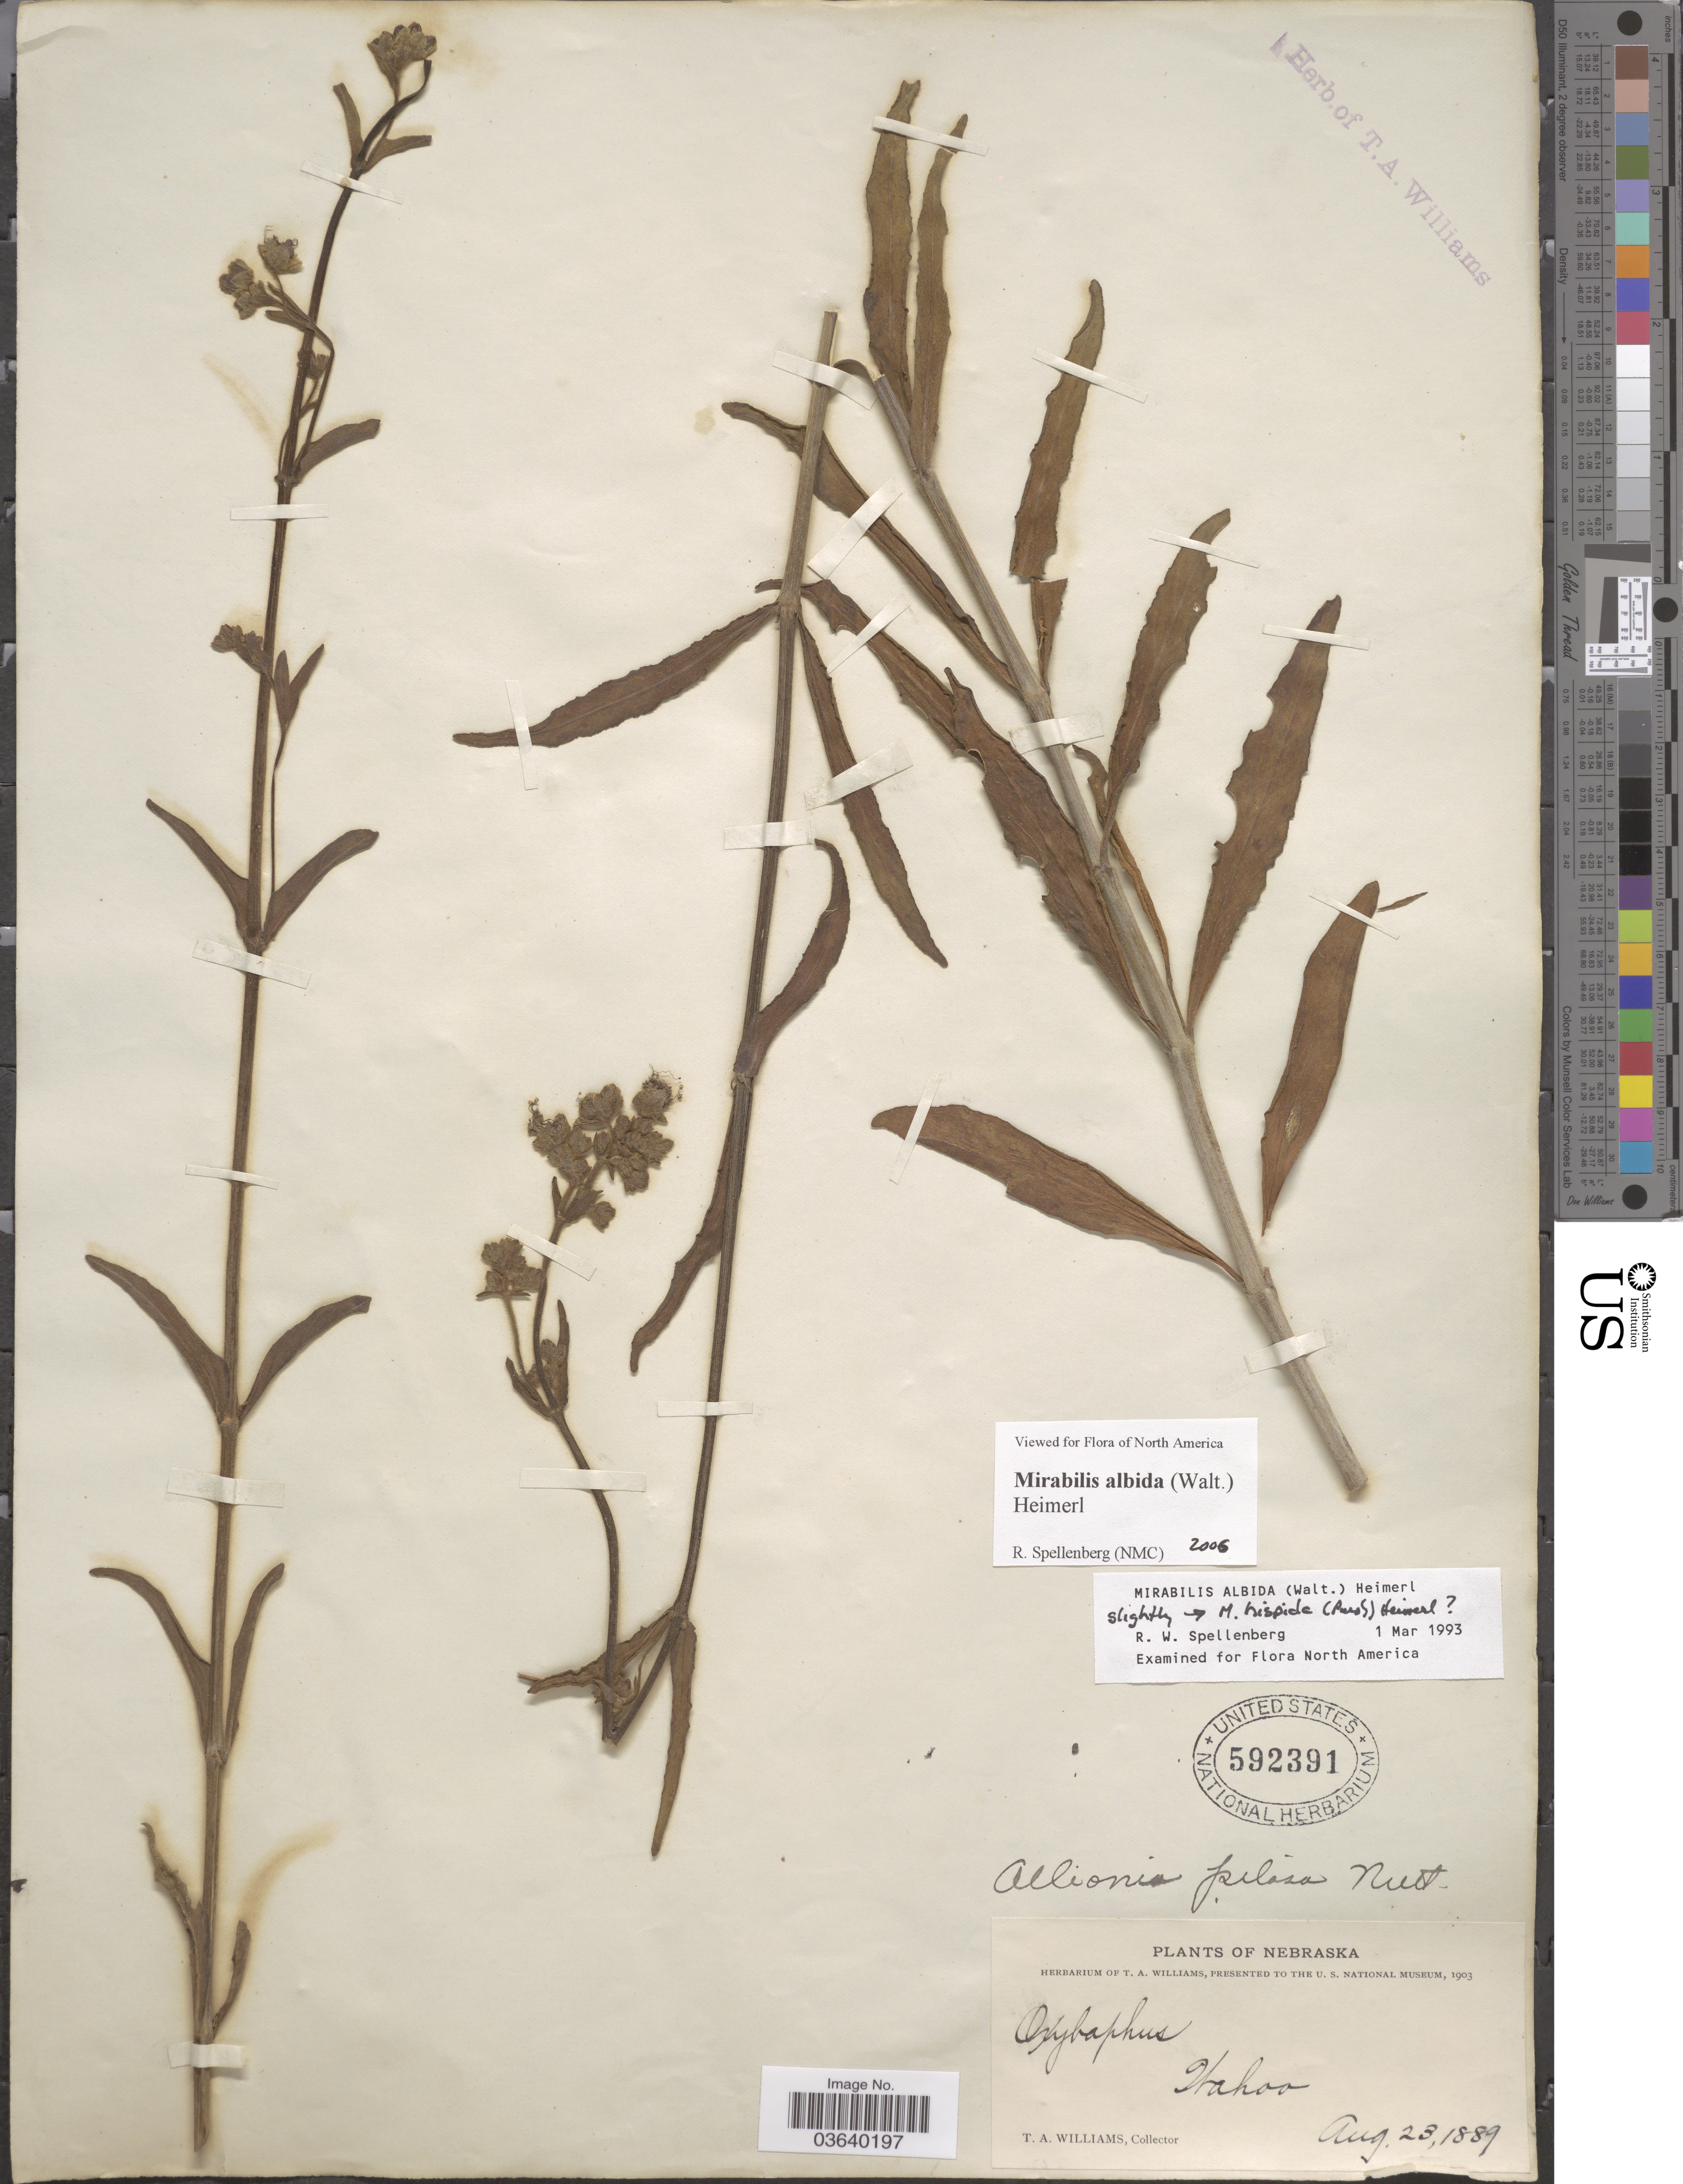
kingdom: Plantae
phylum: Tracheophyta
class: Magnoliopsida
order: Caryophyllales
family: Nyctaginaceae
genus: Mirabilis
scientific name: Mirabilis albida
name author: (Walter) Heimerl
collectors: T. Williams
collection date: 1889-08-23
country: United States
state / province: Nebraska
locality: Wahoo.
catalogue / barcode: US 592391